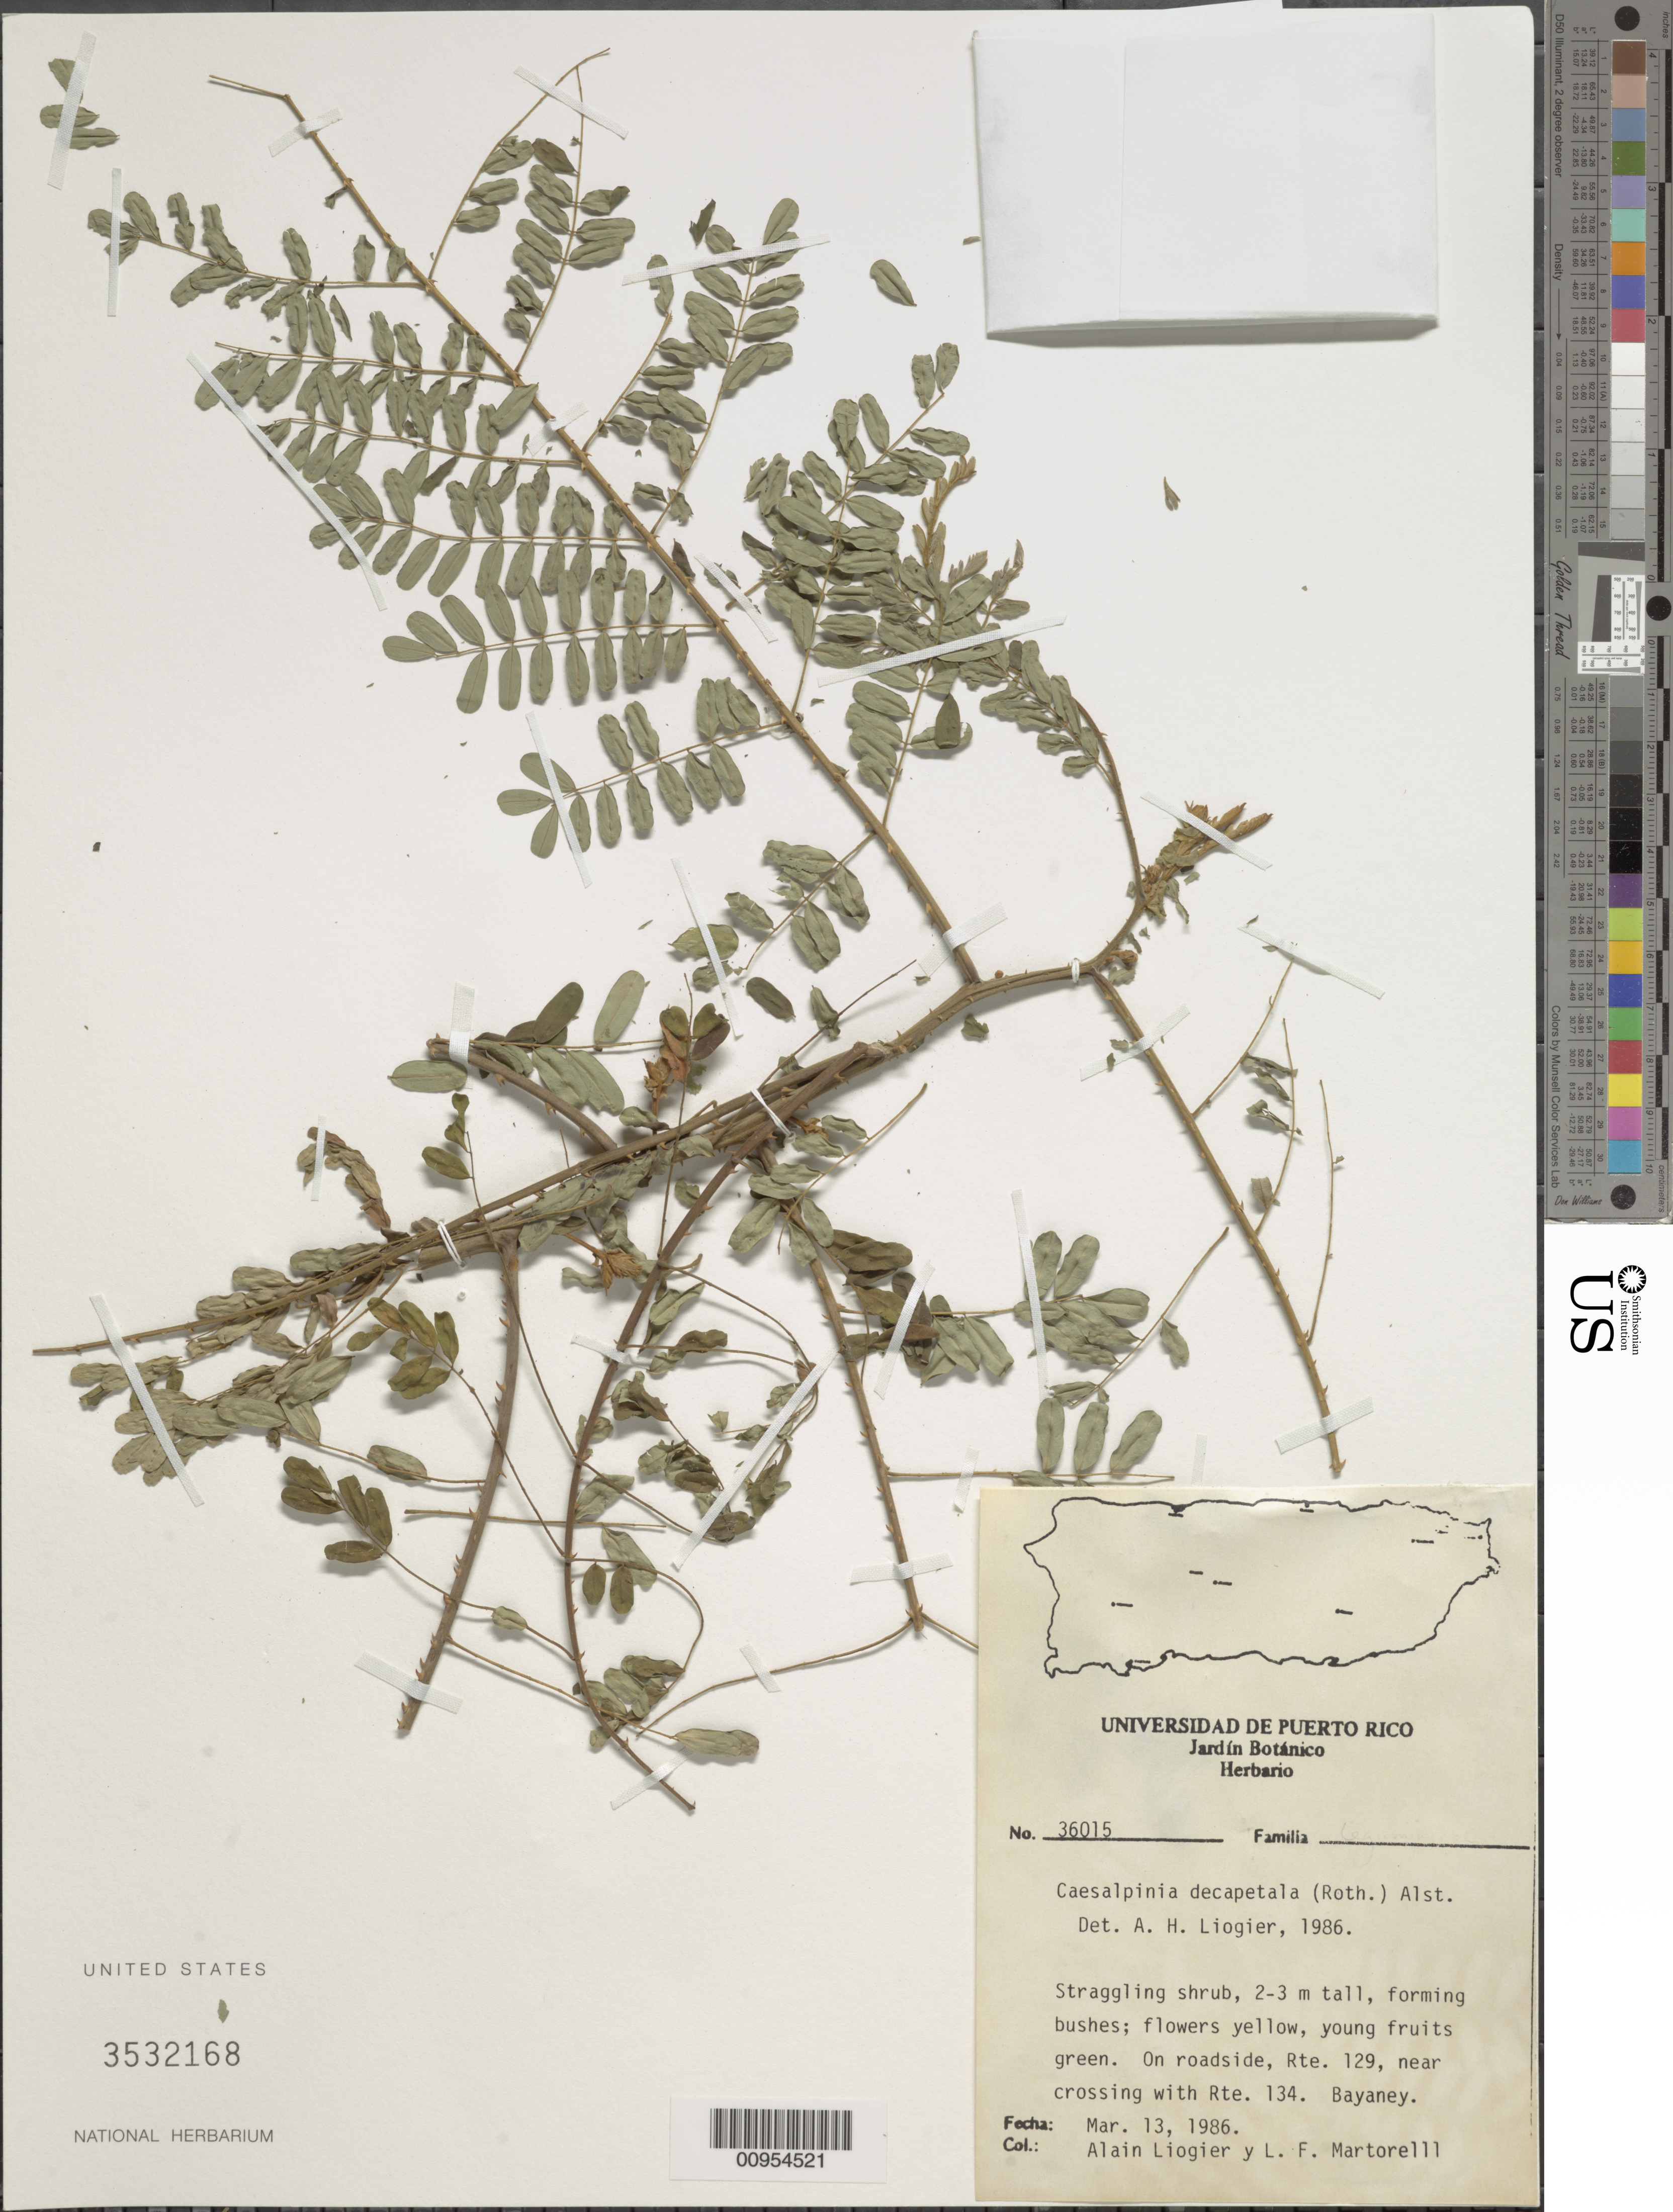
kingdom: Plantae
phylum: Tracheophyta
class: Magnoliopsida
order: Fabales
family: Fabaceae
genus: Biancaea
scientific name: Biancaea decapetala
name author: (Roth) O. Deg.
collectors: A. H. Liogier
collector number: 36015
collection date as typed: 13 Mar 1986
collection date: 1986-03-13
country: Puerto Rico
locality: Bayaney, Rte. 129, near crossing with Rte. 134.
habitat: On roadside.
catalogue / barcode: US 3532168